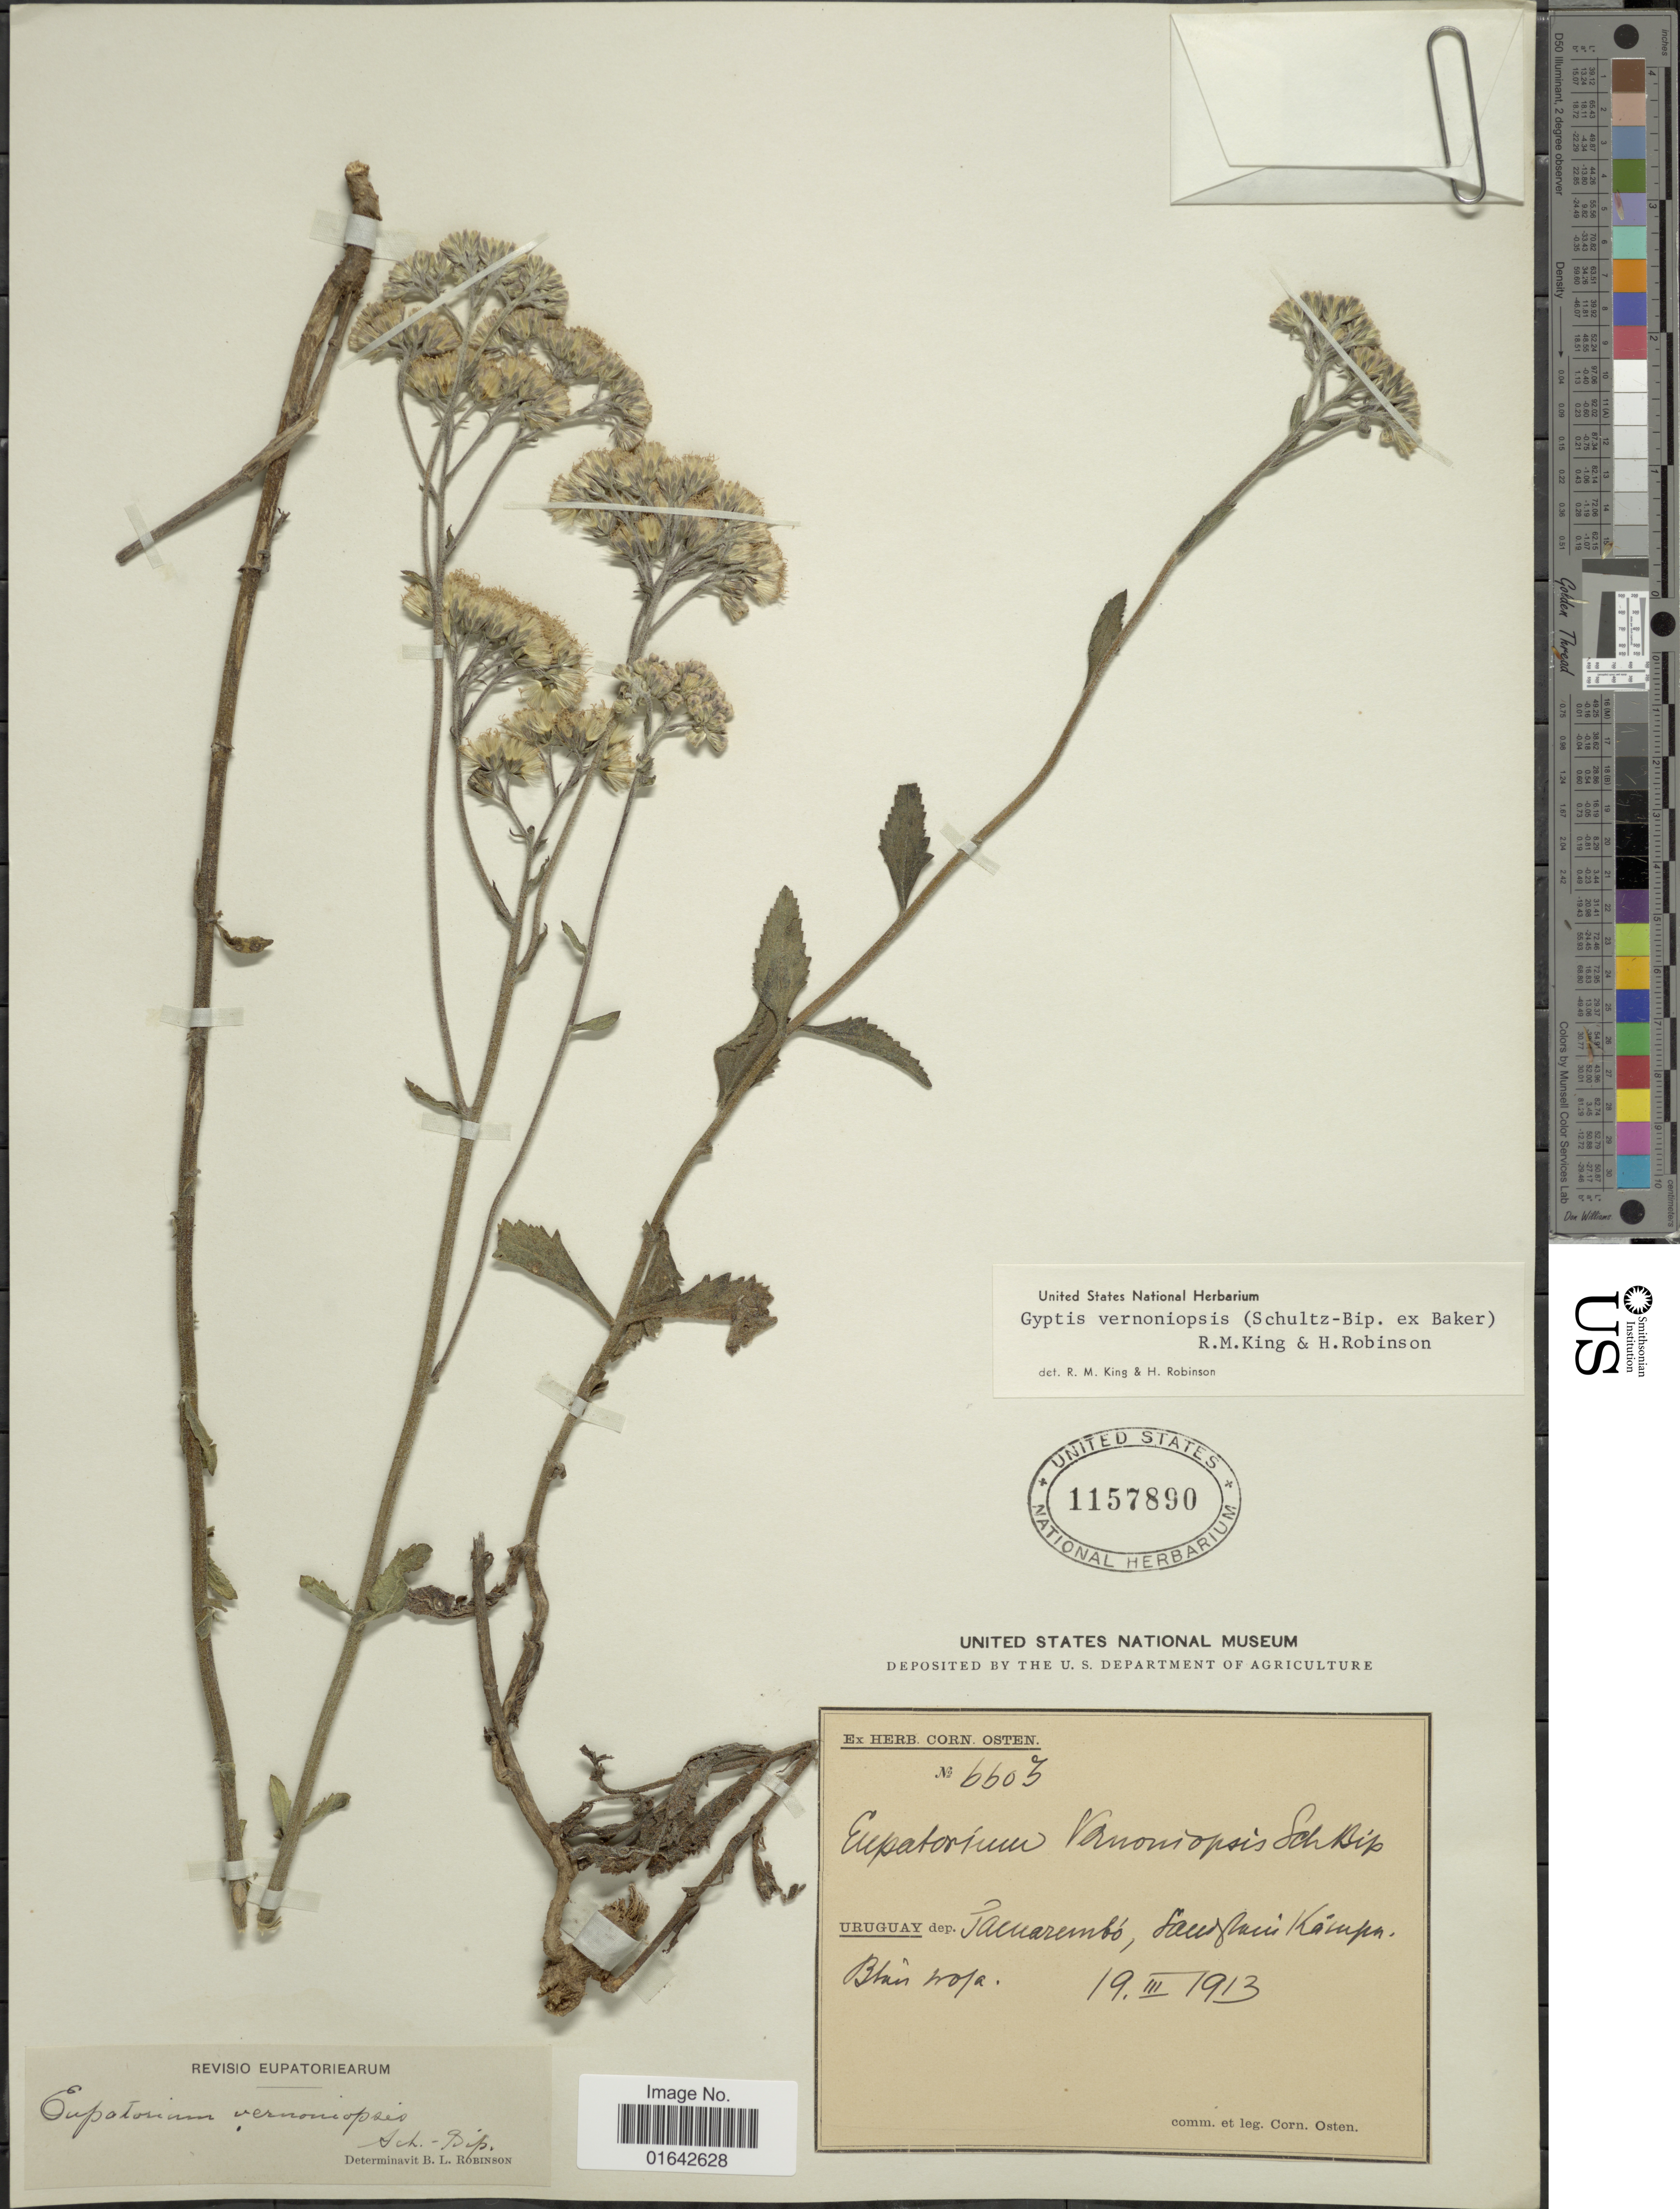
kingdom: Plantae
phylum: Tracheophyta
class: Magnoliopsida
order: Asterales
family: Asteraceae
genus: Gyptis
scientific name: Gyptis vernoniopsis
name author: (Sch. Bip. ex Baker) R.M. King & H. Rob.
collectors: C. Osten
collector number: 6603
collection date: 1913-03-19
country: Uruguay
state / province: Tacuarembó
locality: Uruguay dep. Tacuarembo, Sausnavi Kampa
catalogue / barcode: US 1157890